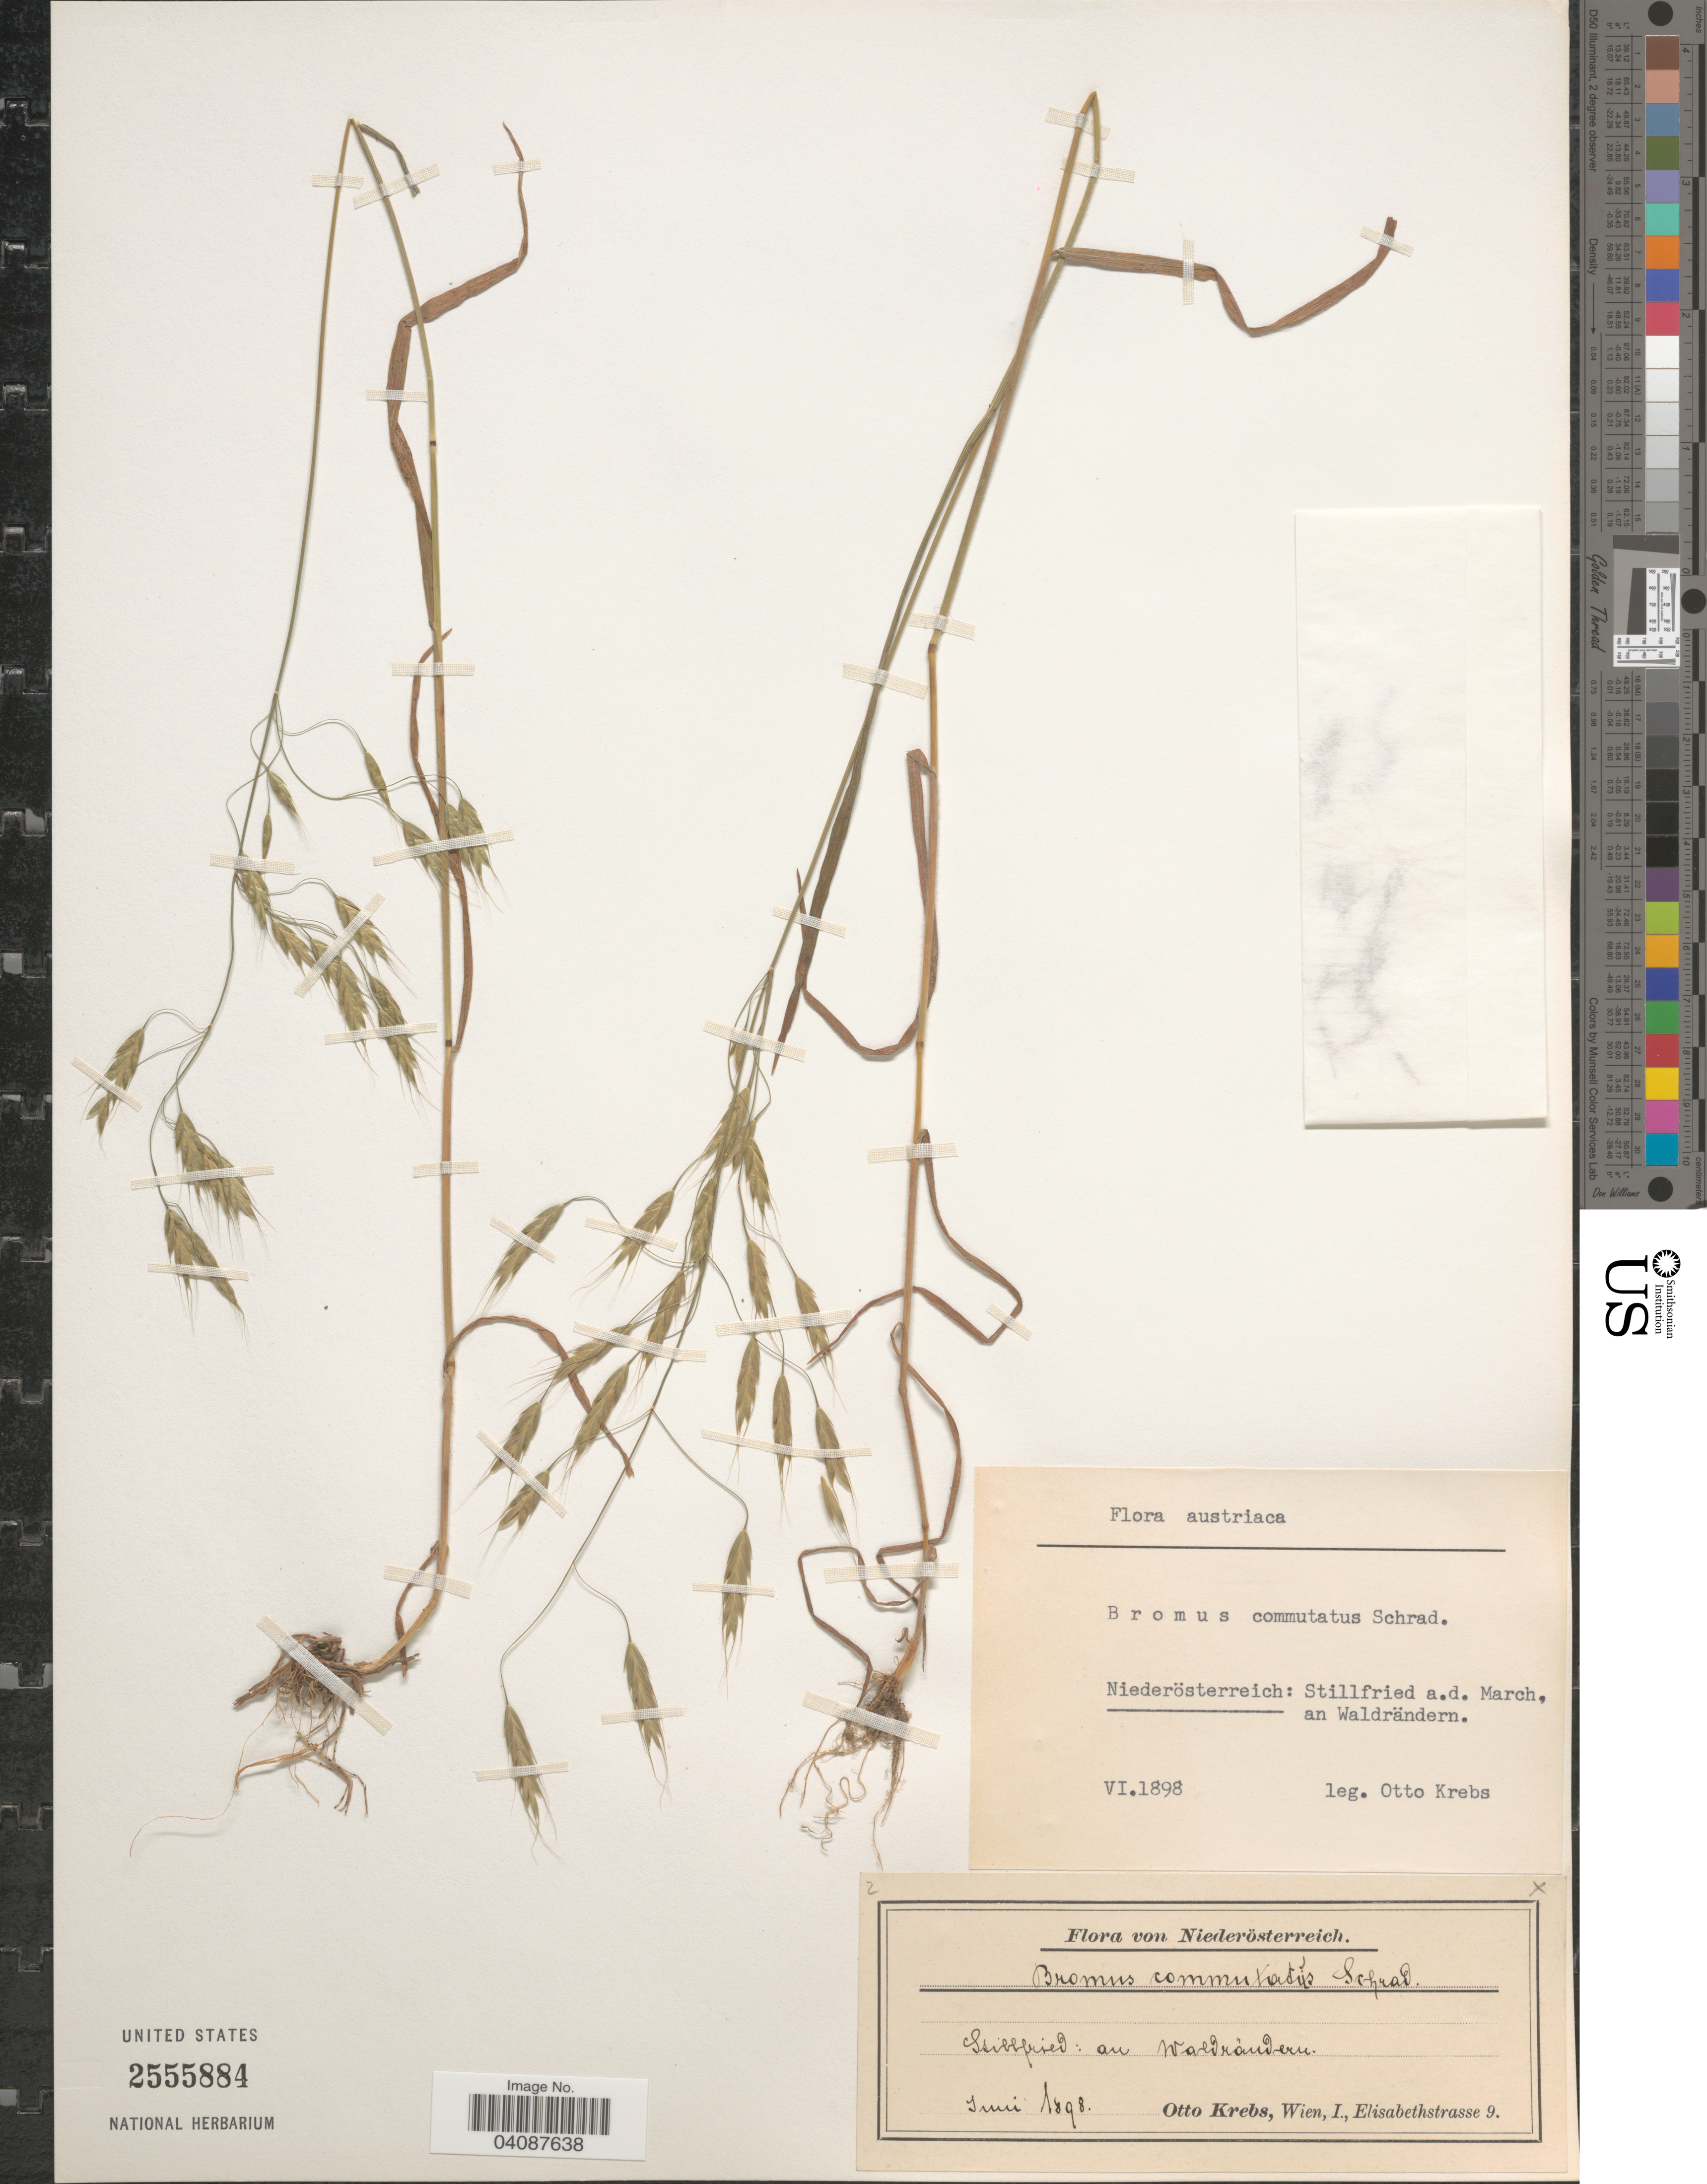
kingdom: Plantae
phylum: Tracheophyta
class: Liliopsida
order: Poales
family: Poaceae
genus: Bromus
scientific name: Bromus commutatus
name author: Schrad.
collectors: O. Krebs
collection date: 1898-06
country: Austria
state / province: Niederosterreich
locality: Stillfried a.d. March, an Waldrändern.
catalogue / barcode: US 2555884